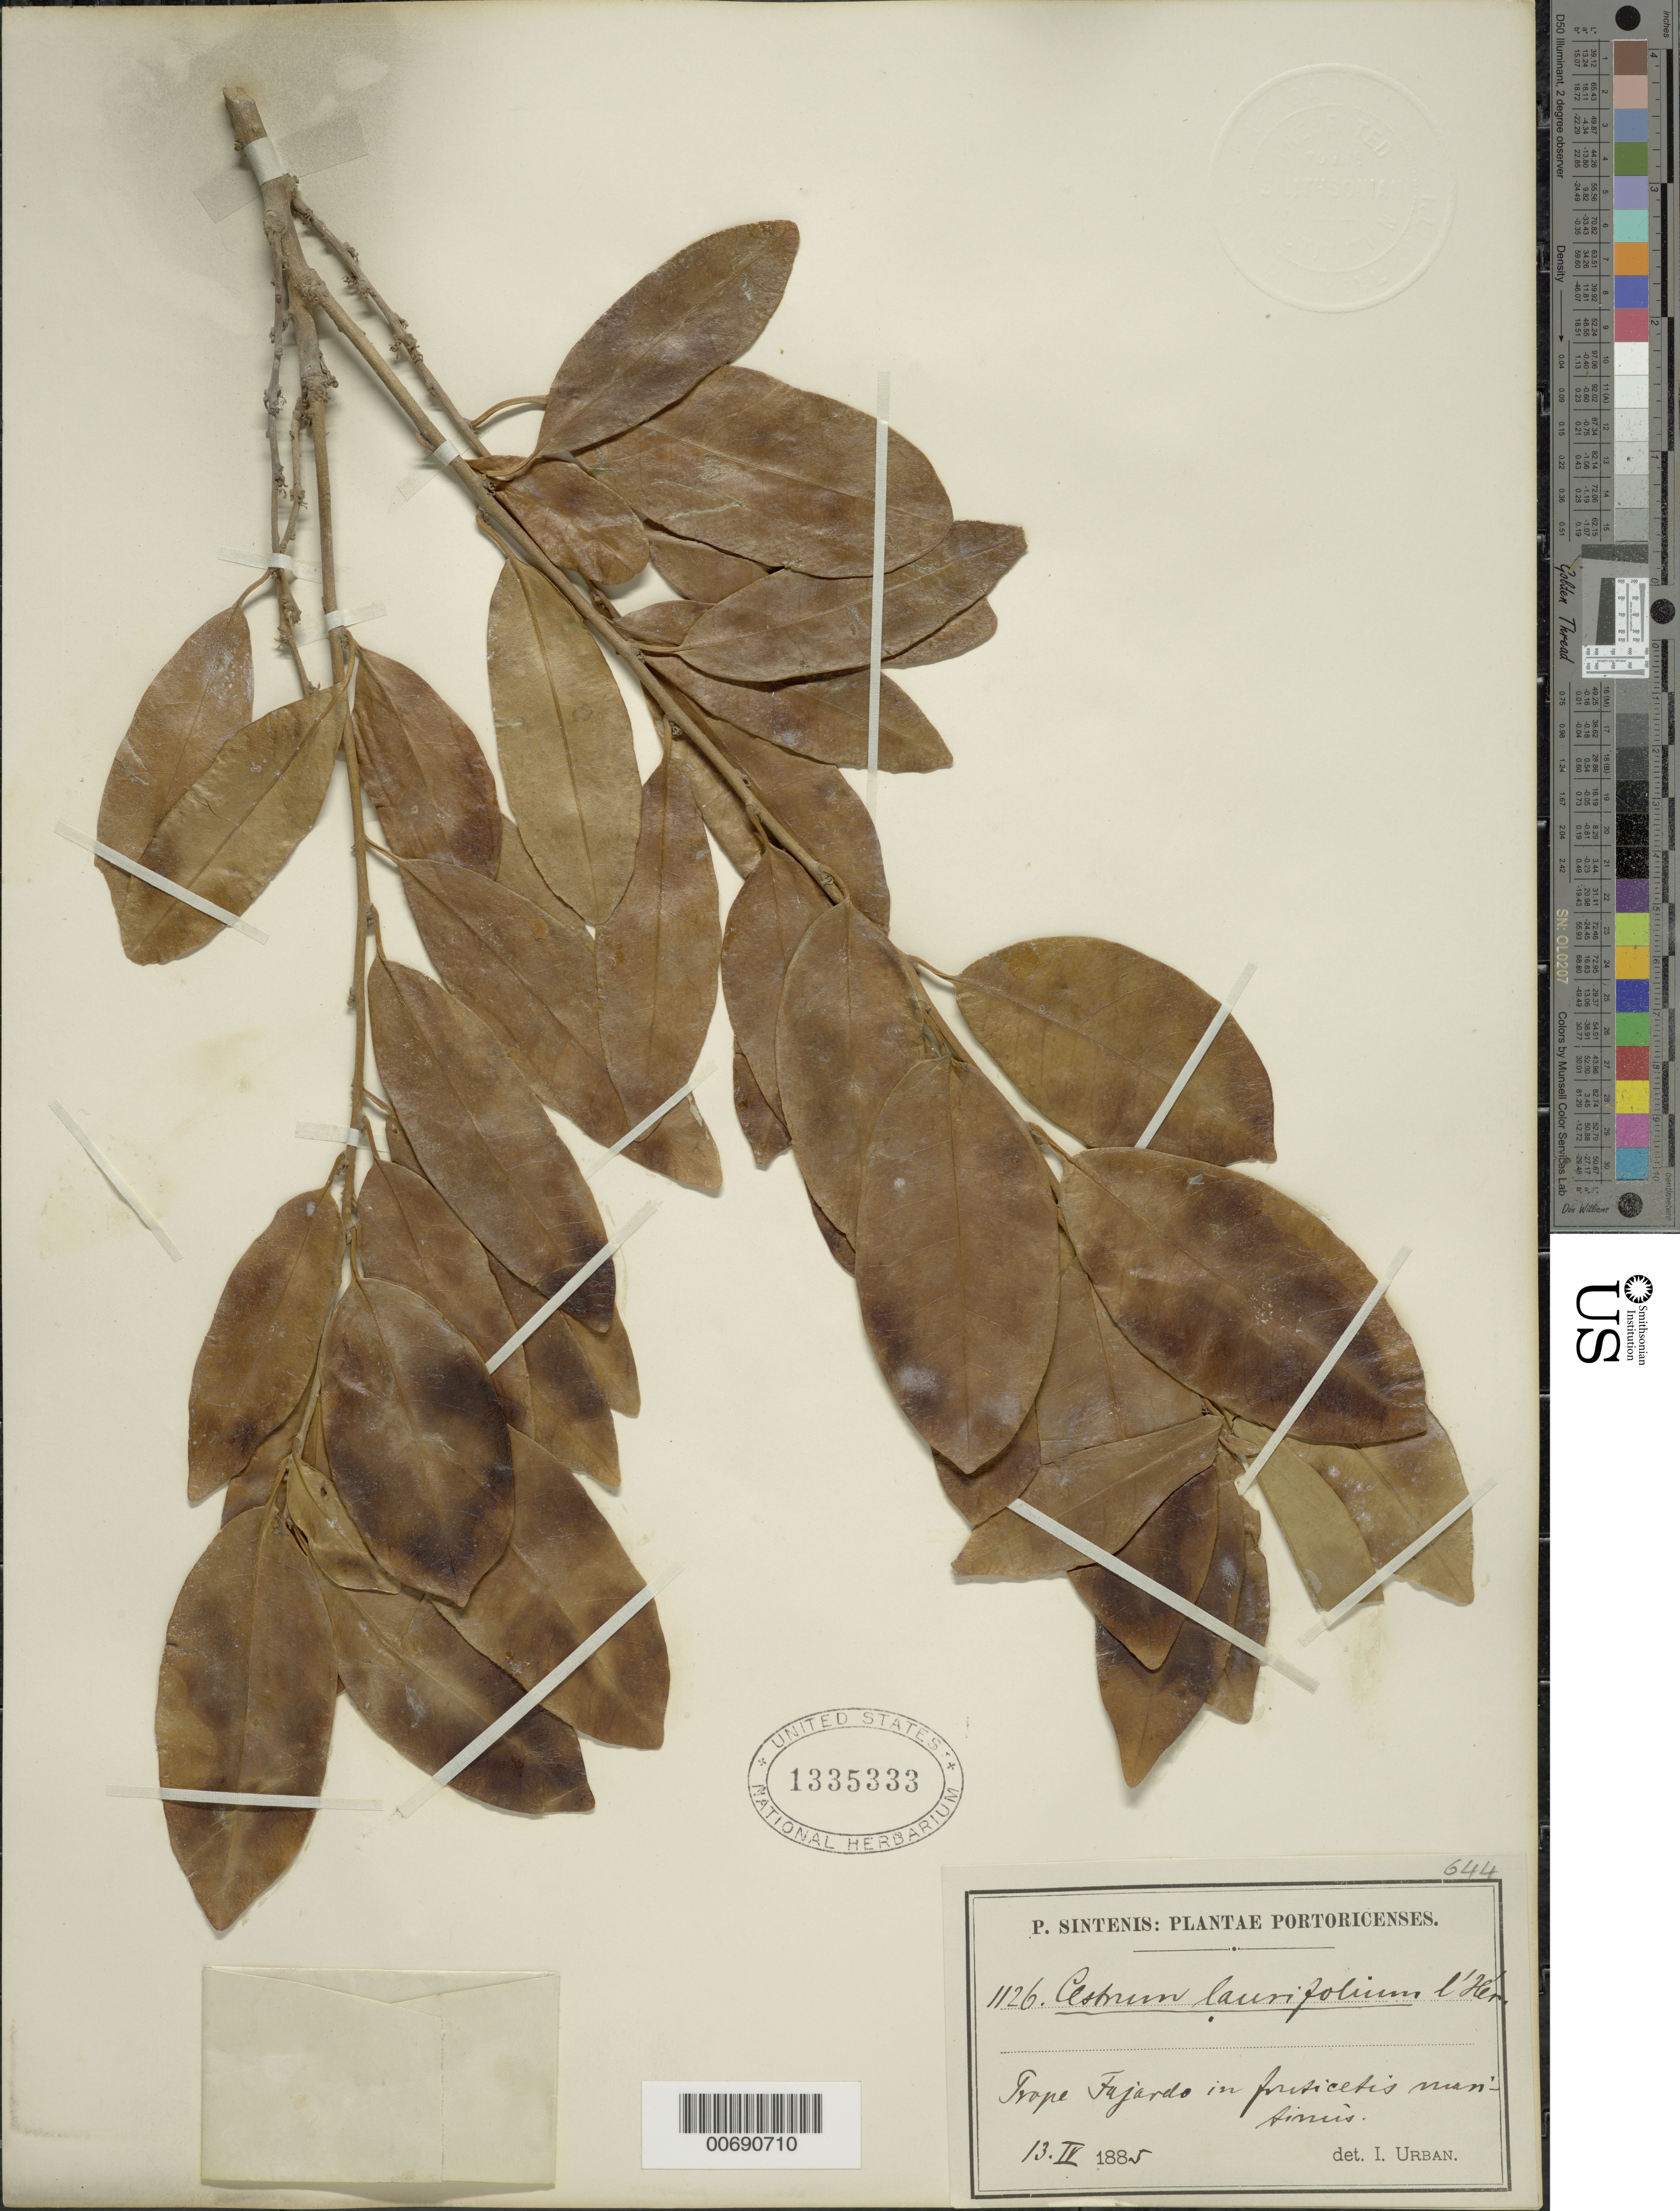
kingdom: Plantae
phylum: Tracheophyta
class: Magnoliopsida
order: Solanales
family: Solanaceae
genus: Cestrum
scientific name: Cestrum laurifolium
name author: L'Hér.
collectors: P. Sintenis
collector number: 1126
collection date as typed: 13 Apr 1885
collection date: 1885-04-13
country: Puerto Rico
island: Greater Antilles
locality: Prope Fajardo.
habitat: in fruticetis montinis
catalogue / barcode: US 1335333